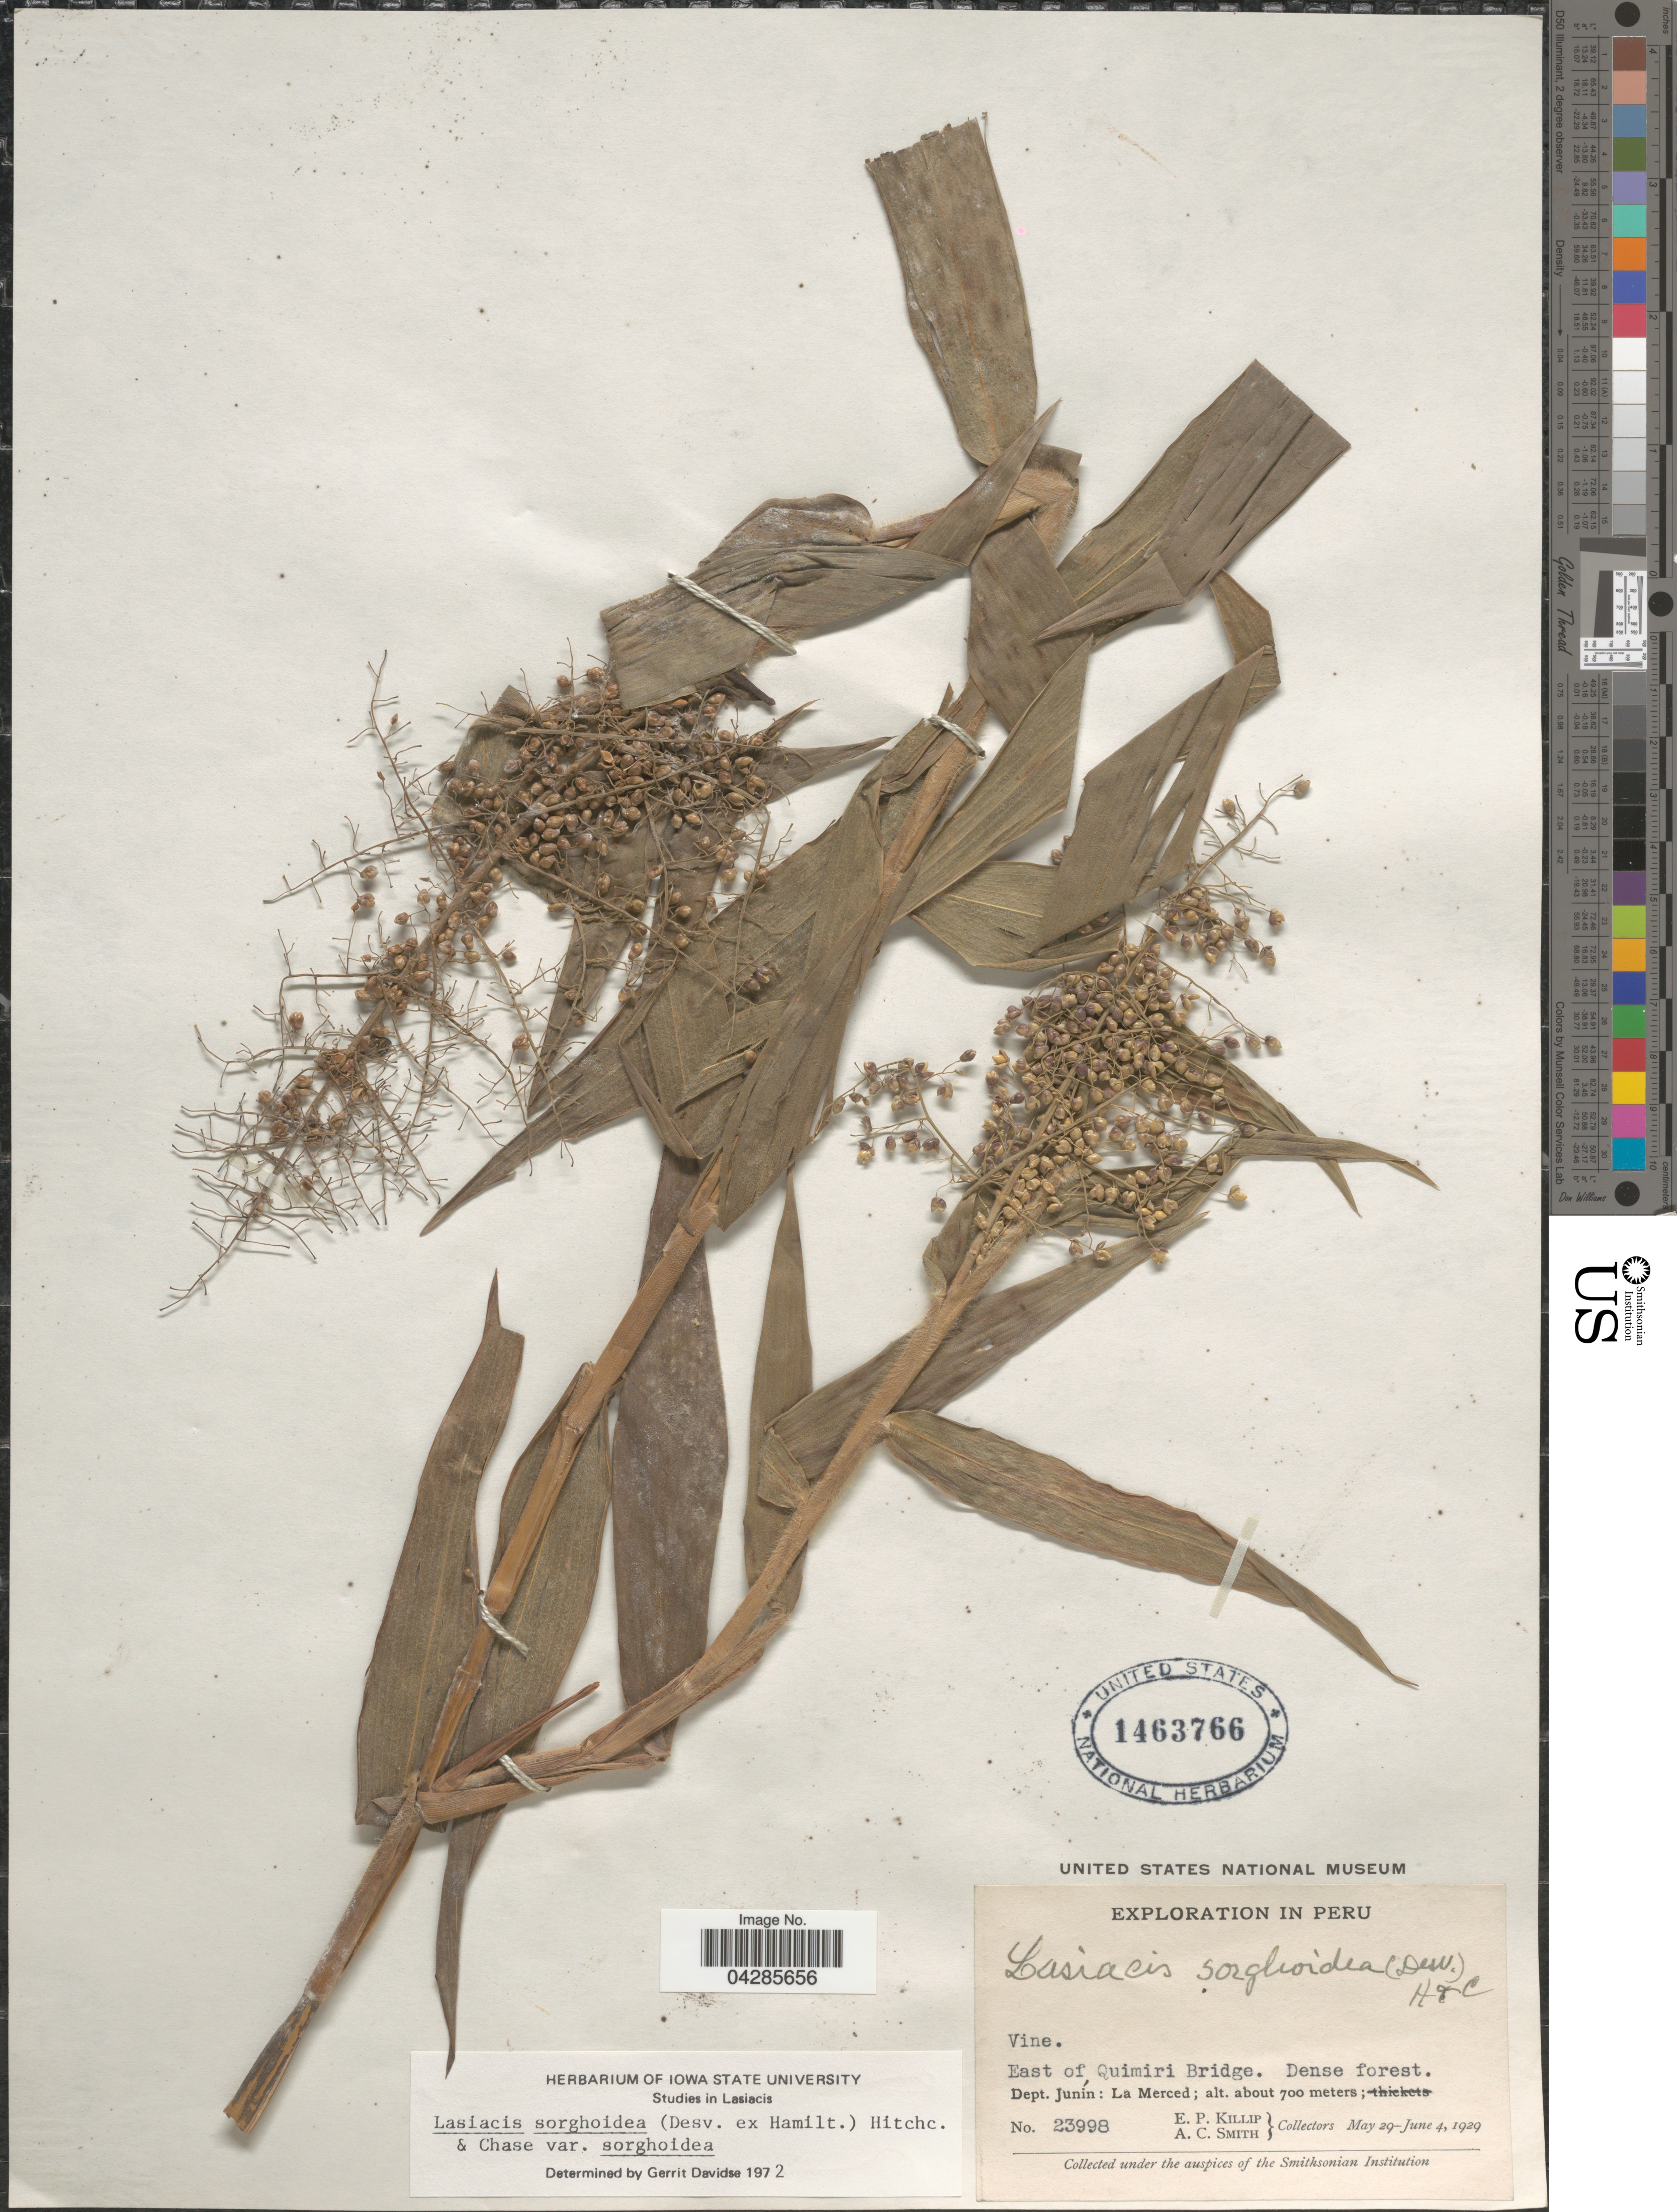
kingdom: Plantae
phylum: Tracheophyta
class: Liliopsida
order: Poales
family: Poaceae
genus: Lasiacis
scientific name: Lasiacis sorghoidea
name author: (Desv. ex Ham.) Hitchc. & Chase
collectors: E. P. Killip & A. C. Smith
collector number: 23998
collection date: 1929-05-29/1929-06-04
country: Peru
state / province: Junín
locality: Exploration in Peru. East of Quimiri Bridge. Dept. Junín: La Merced.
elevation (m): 700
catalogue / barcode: US 1463766